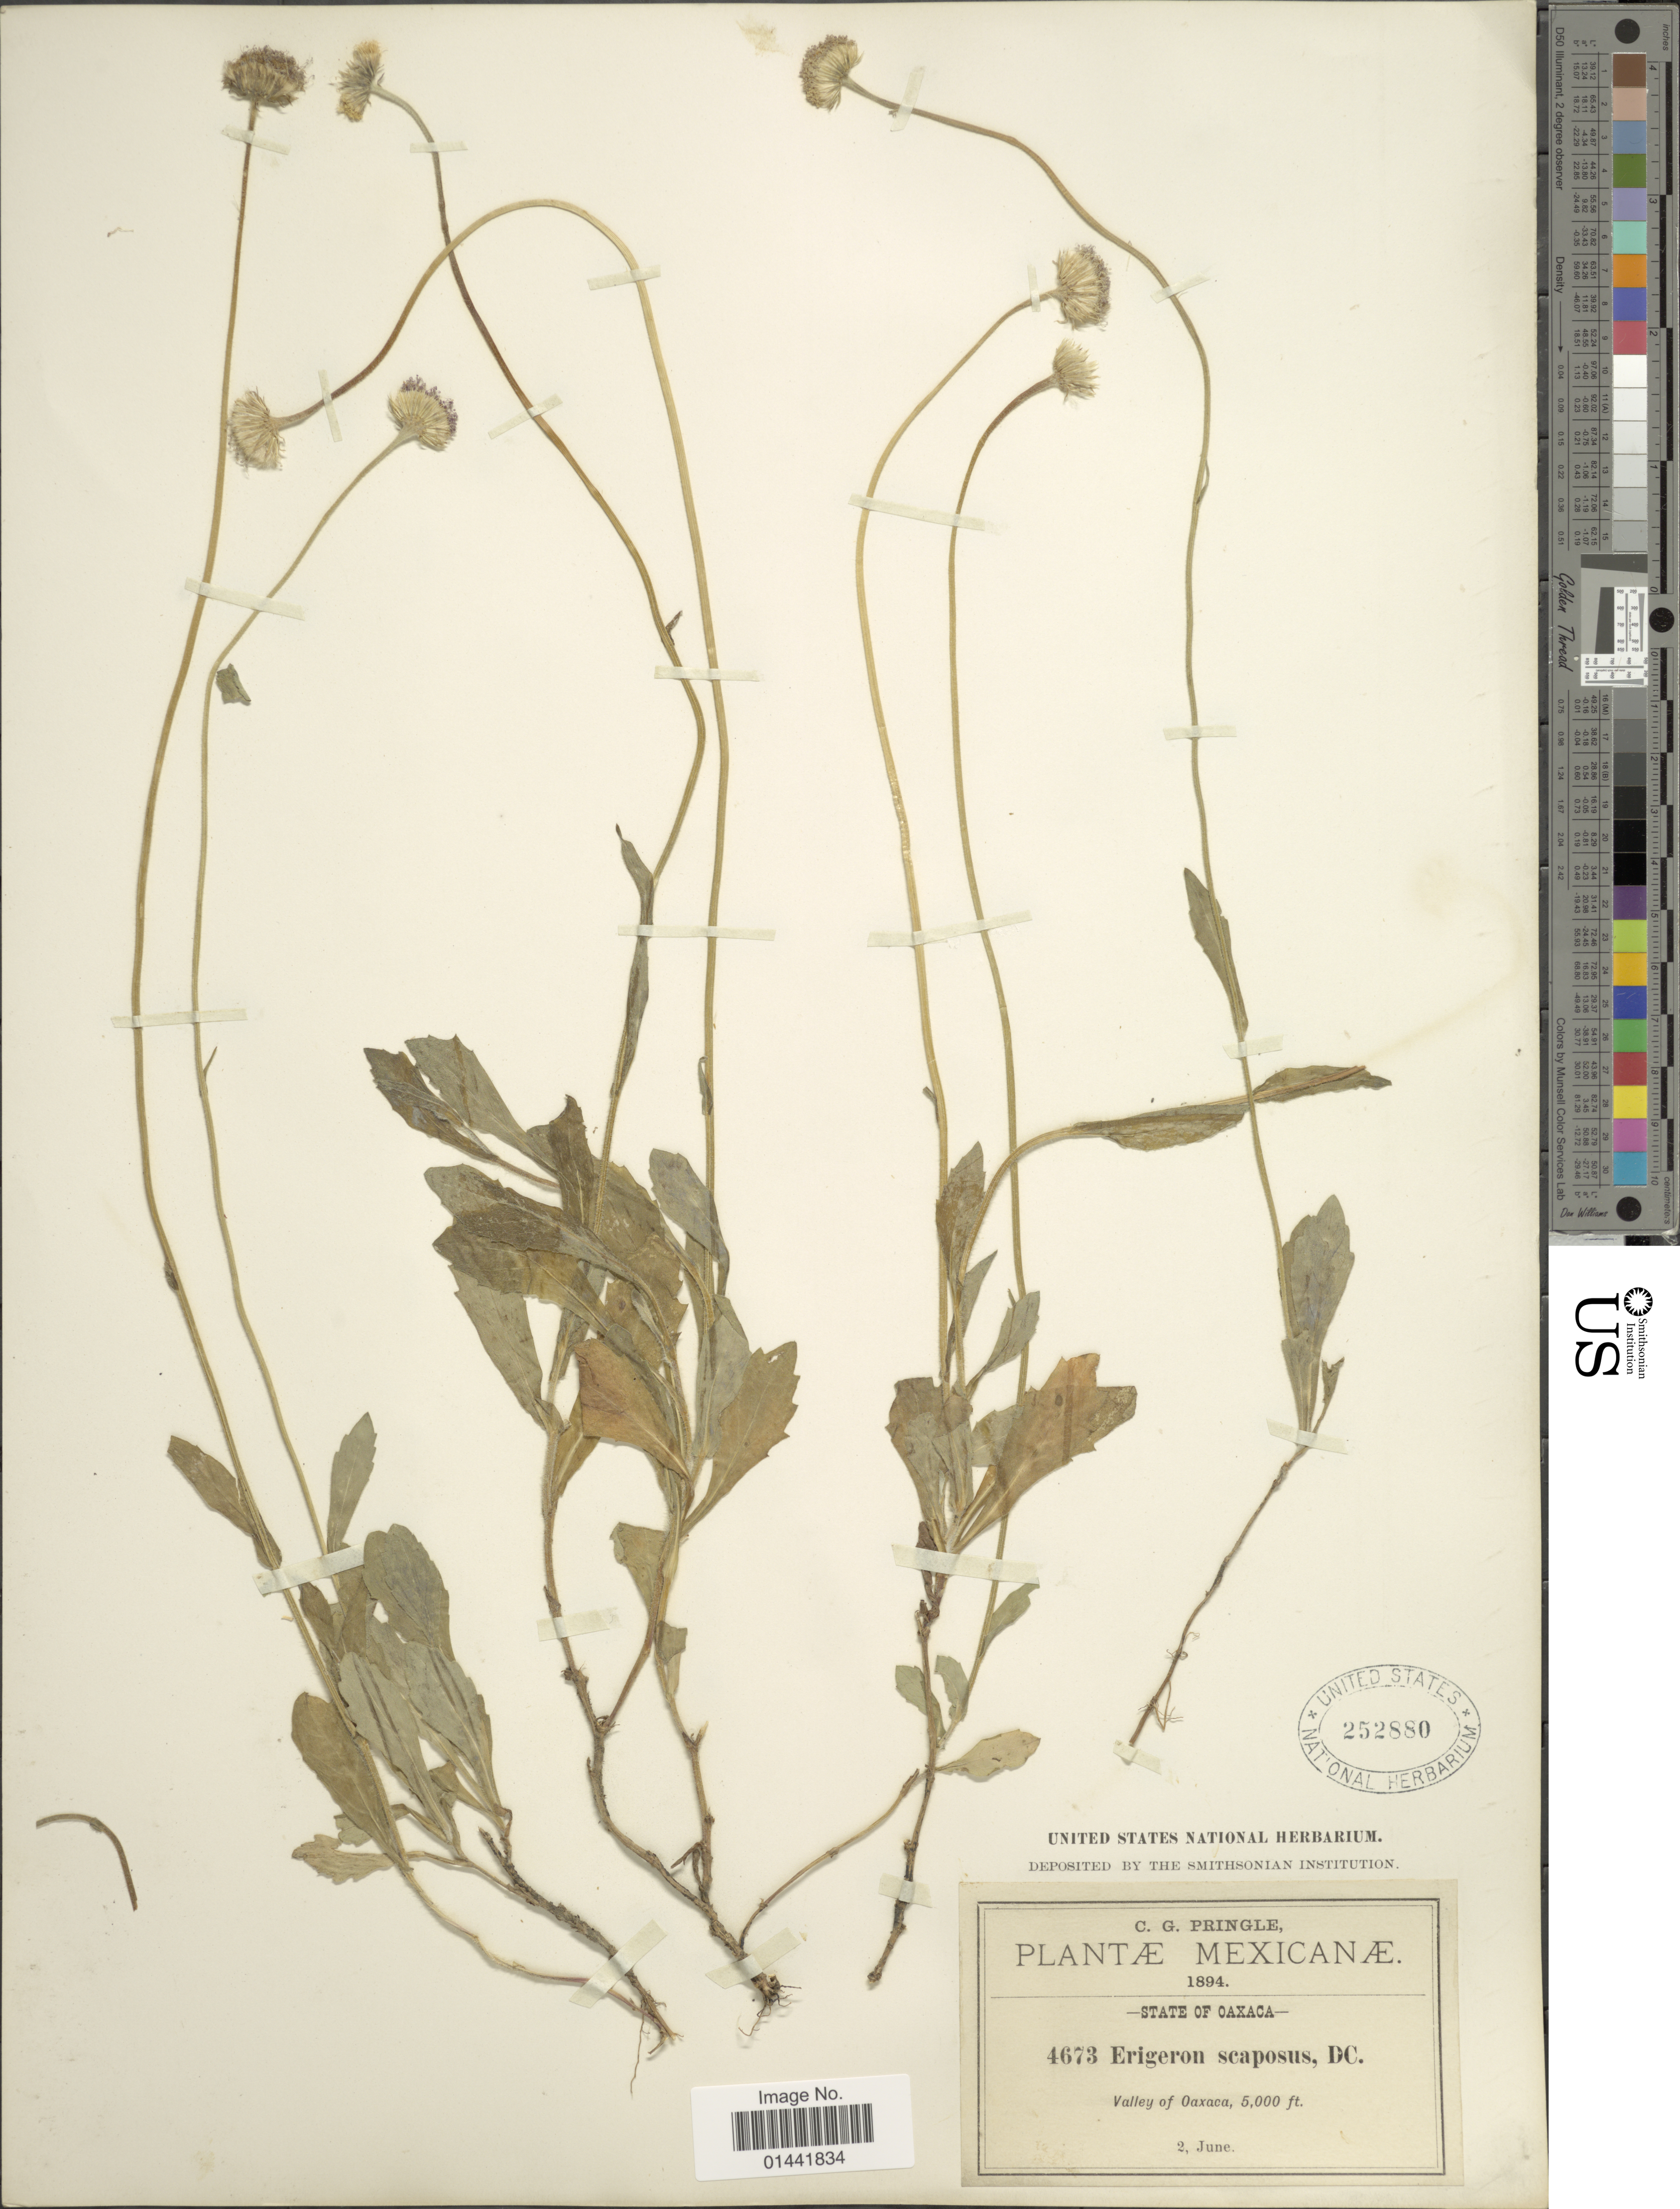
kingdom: Plantae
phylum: Tracheophyta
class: Magnoliopsida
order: Asterales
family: Asteraceae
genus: Erigeron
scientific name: Erigeron scaposus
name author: DC.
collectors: C. G. Pringle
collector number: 7673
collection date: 1894-06-02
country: Mexico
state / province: Oaxaca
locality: Valley of Oaxaca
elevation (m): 1524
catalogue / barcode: US 252880